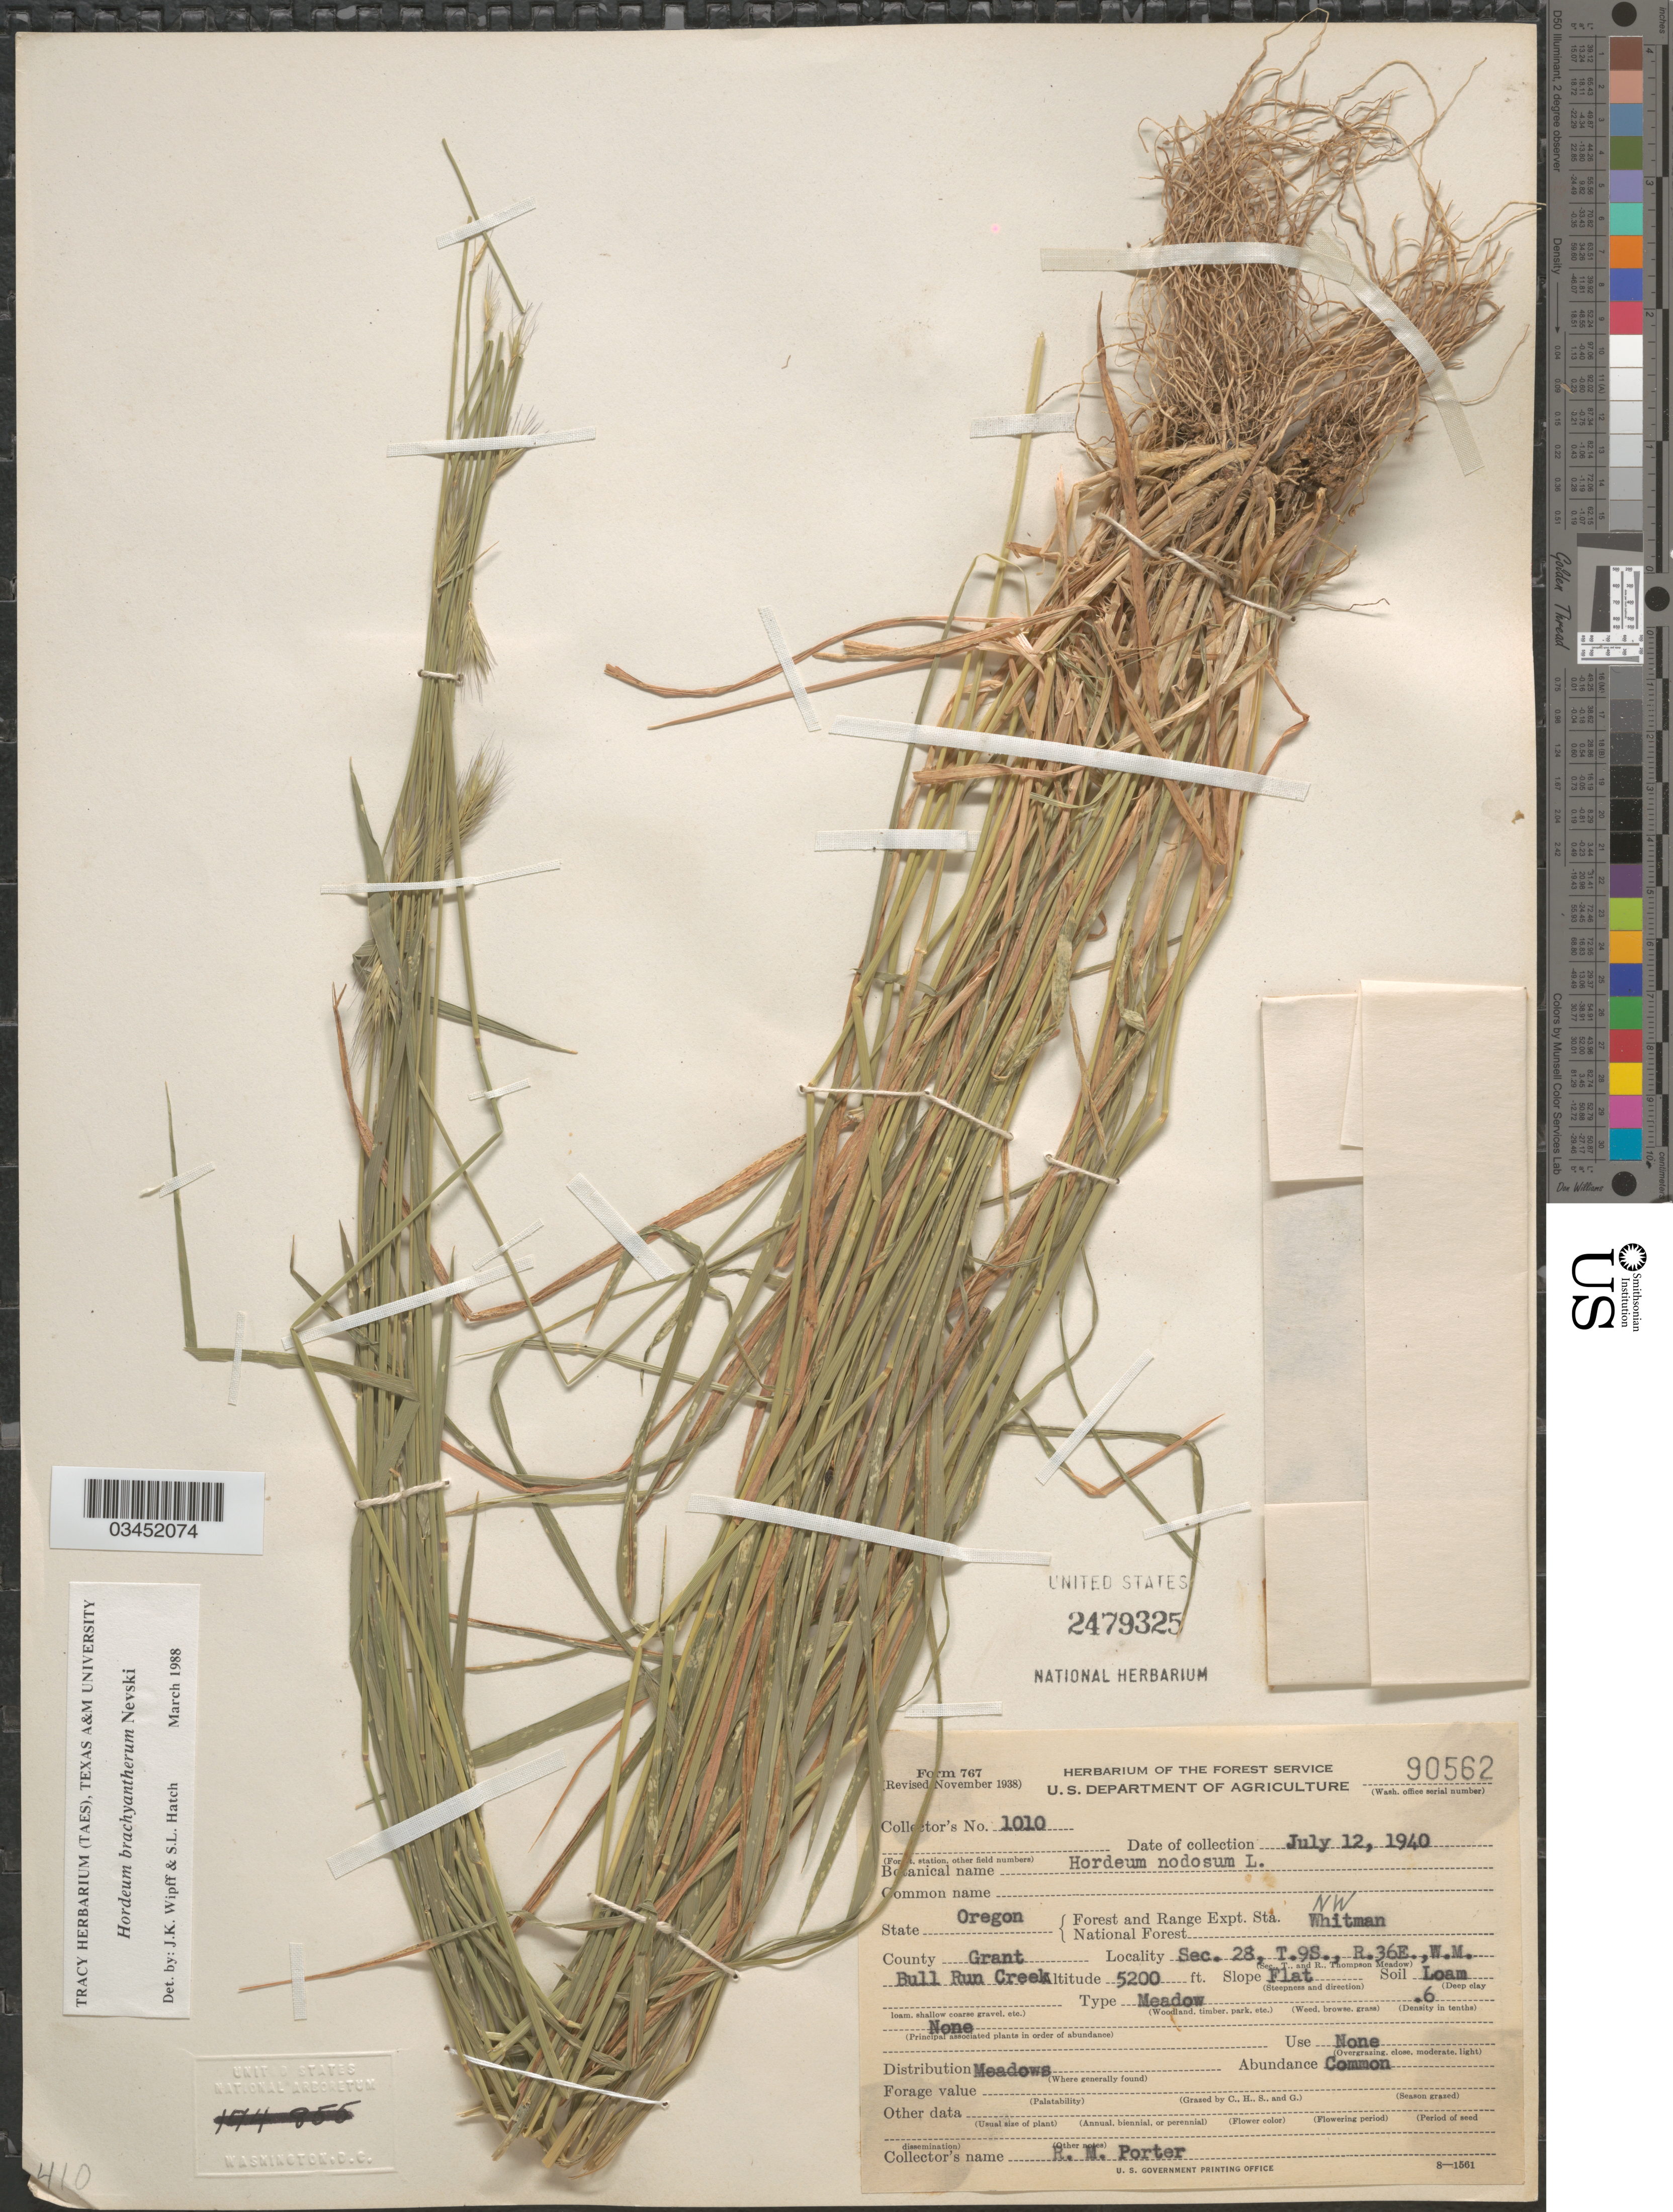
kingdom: Plantae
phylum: Tracheophyta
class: Liliopsida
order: Poales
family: Poaceae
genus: Hordeum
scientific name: Hordeum brachyantherum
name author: Nevski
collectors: R. Porter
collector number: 1010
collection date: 1940-07-12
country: United States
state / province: Oregon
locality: Forest and Range Expt. Sta. National Forest. NW Whitman. County Grant. Sec. 28, T.9S., R.36E., W.M Bull Run Creek. Slope Flat.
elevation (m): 1585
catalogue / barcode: US 2479325